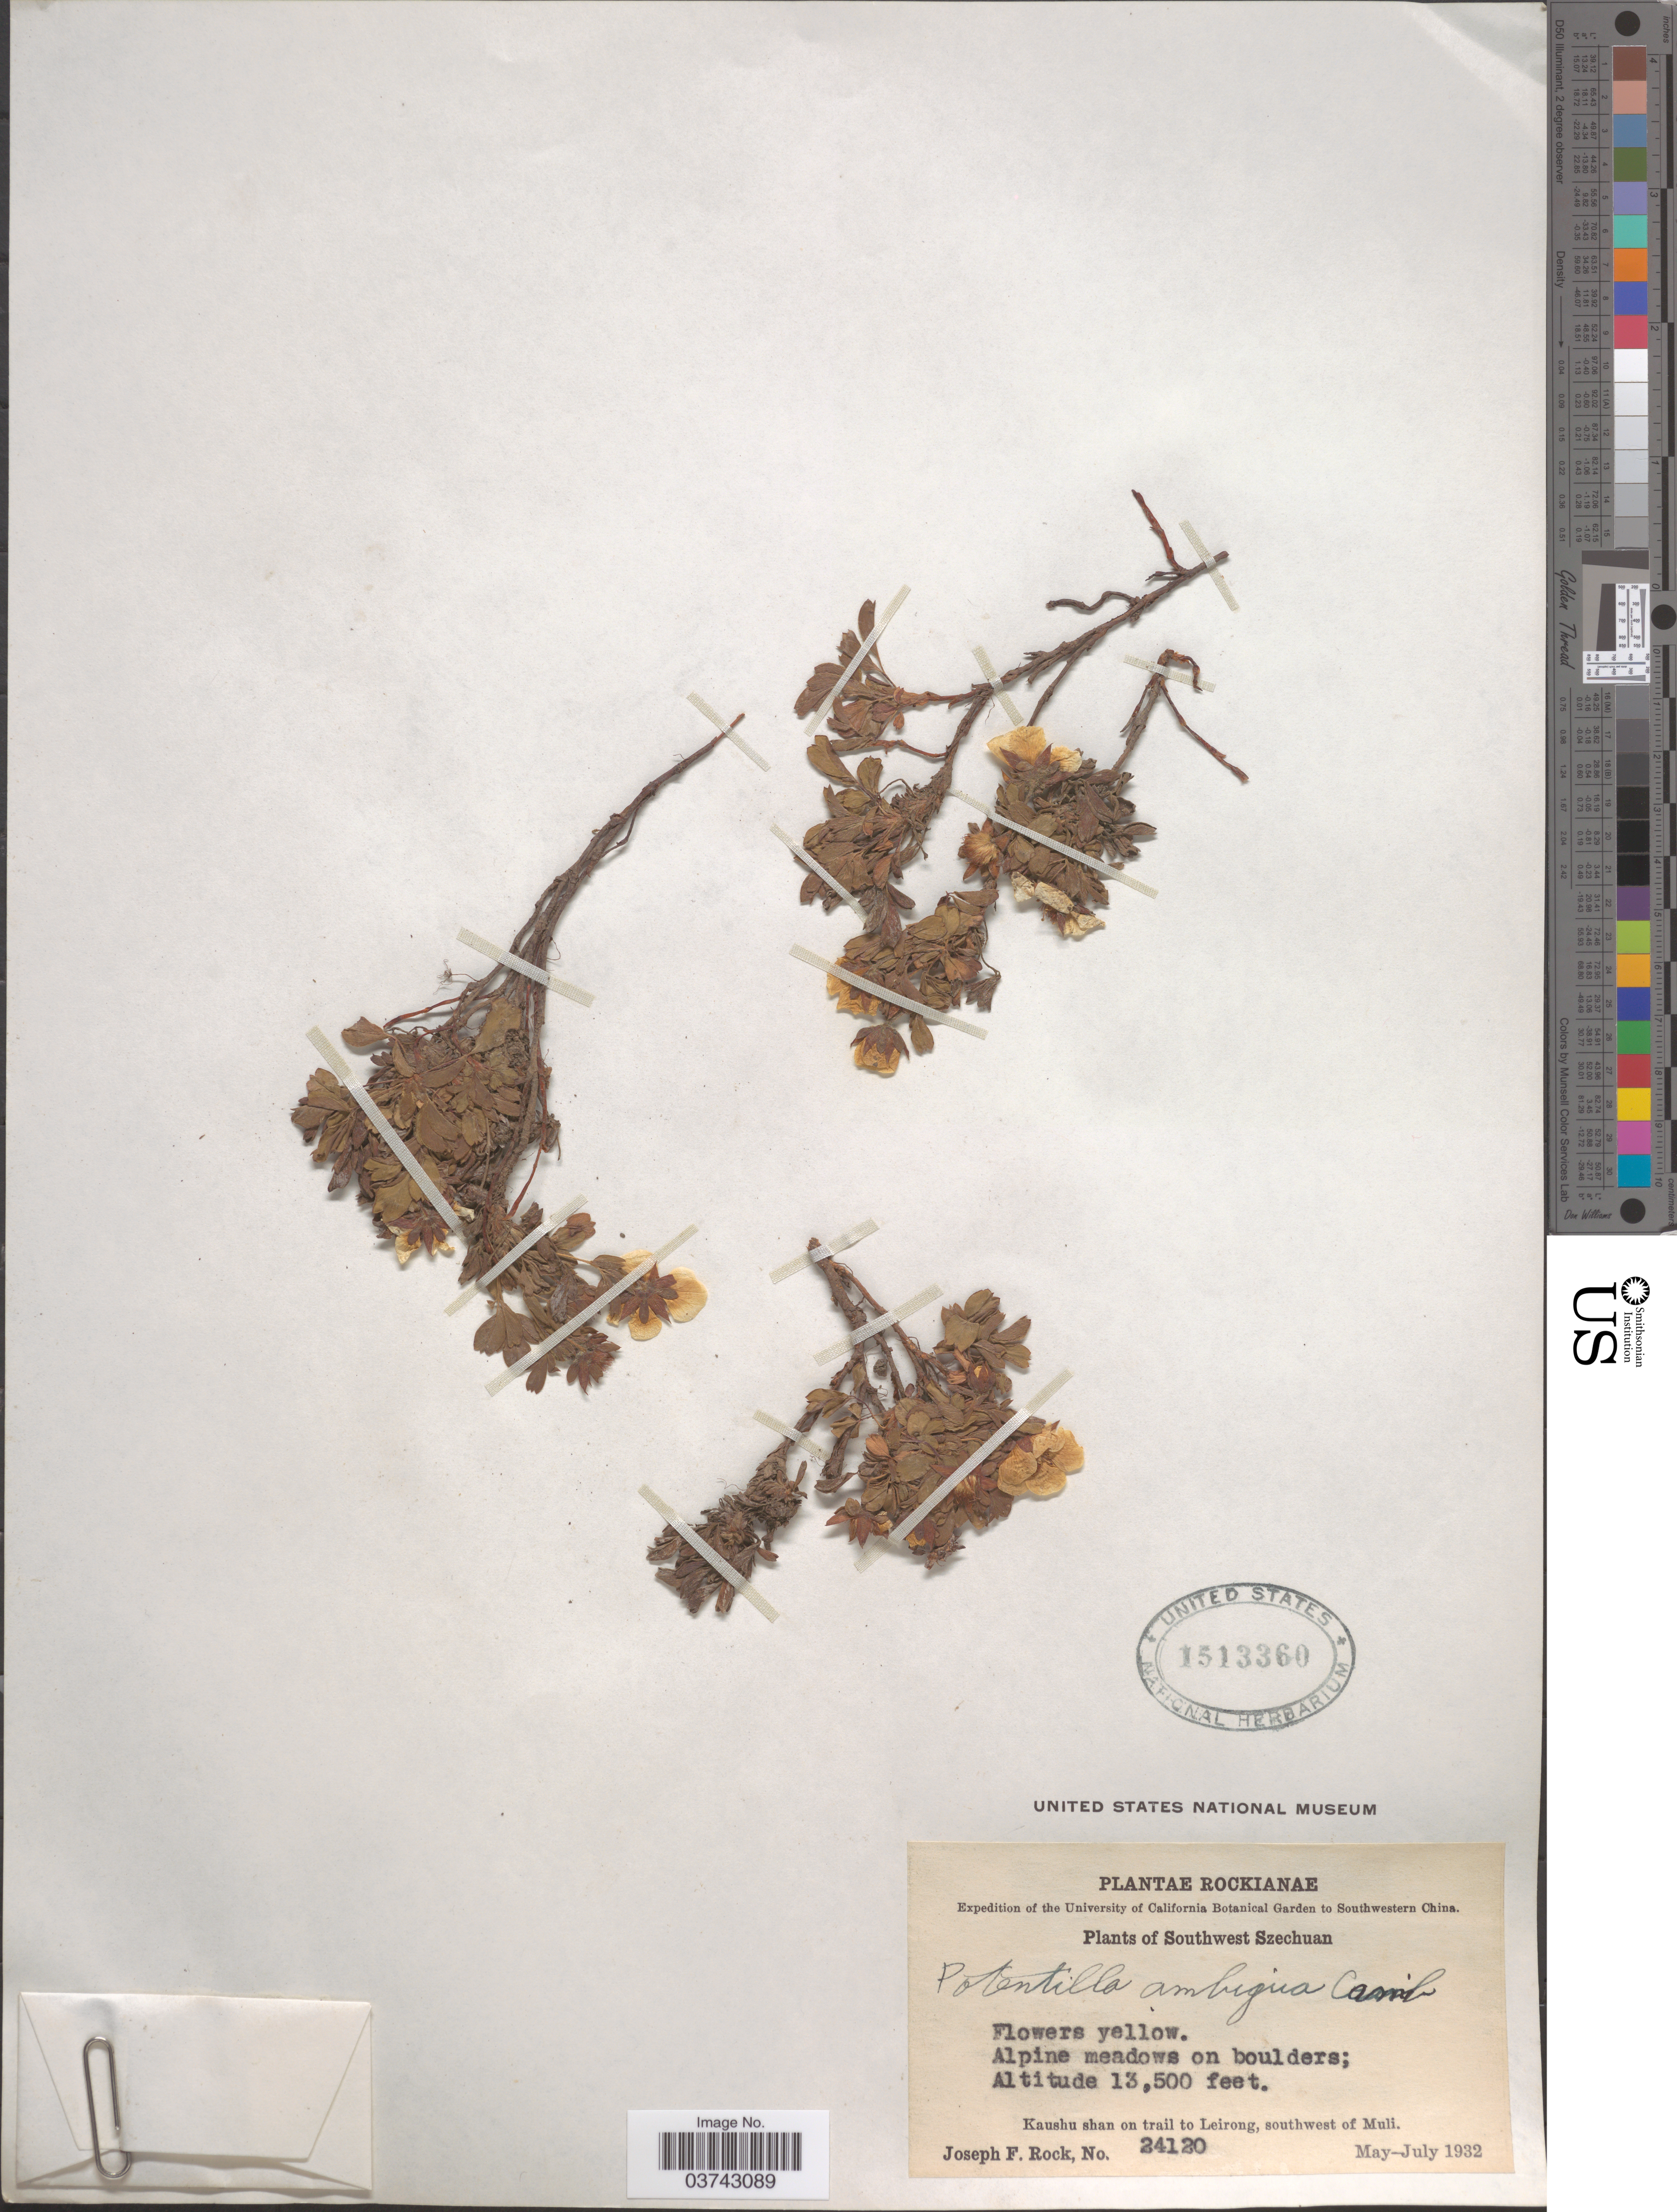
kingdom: Plantae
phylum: Tracheophyta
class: Magnoliopsida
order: Rosales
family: Rosaceae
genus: Potentilla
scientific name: Potentilla ambigua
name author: Gaudin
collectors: J. F. Rock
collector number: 24120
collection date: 1932-05/1932-07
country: China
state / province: Sichuan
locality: Southwestern China. Southwest Szechuan. Kaushu shan on trail to Leirong, southwest of Muli.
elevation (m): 4115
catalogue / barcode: US 1513360